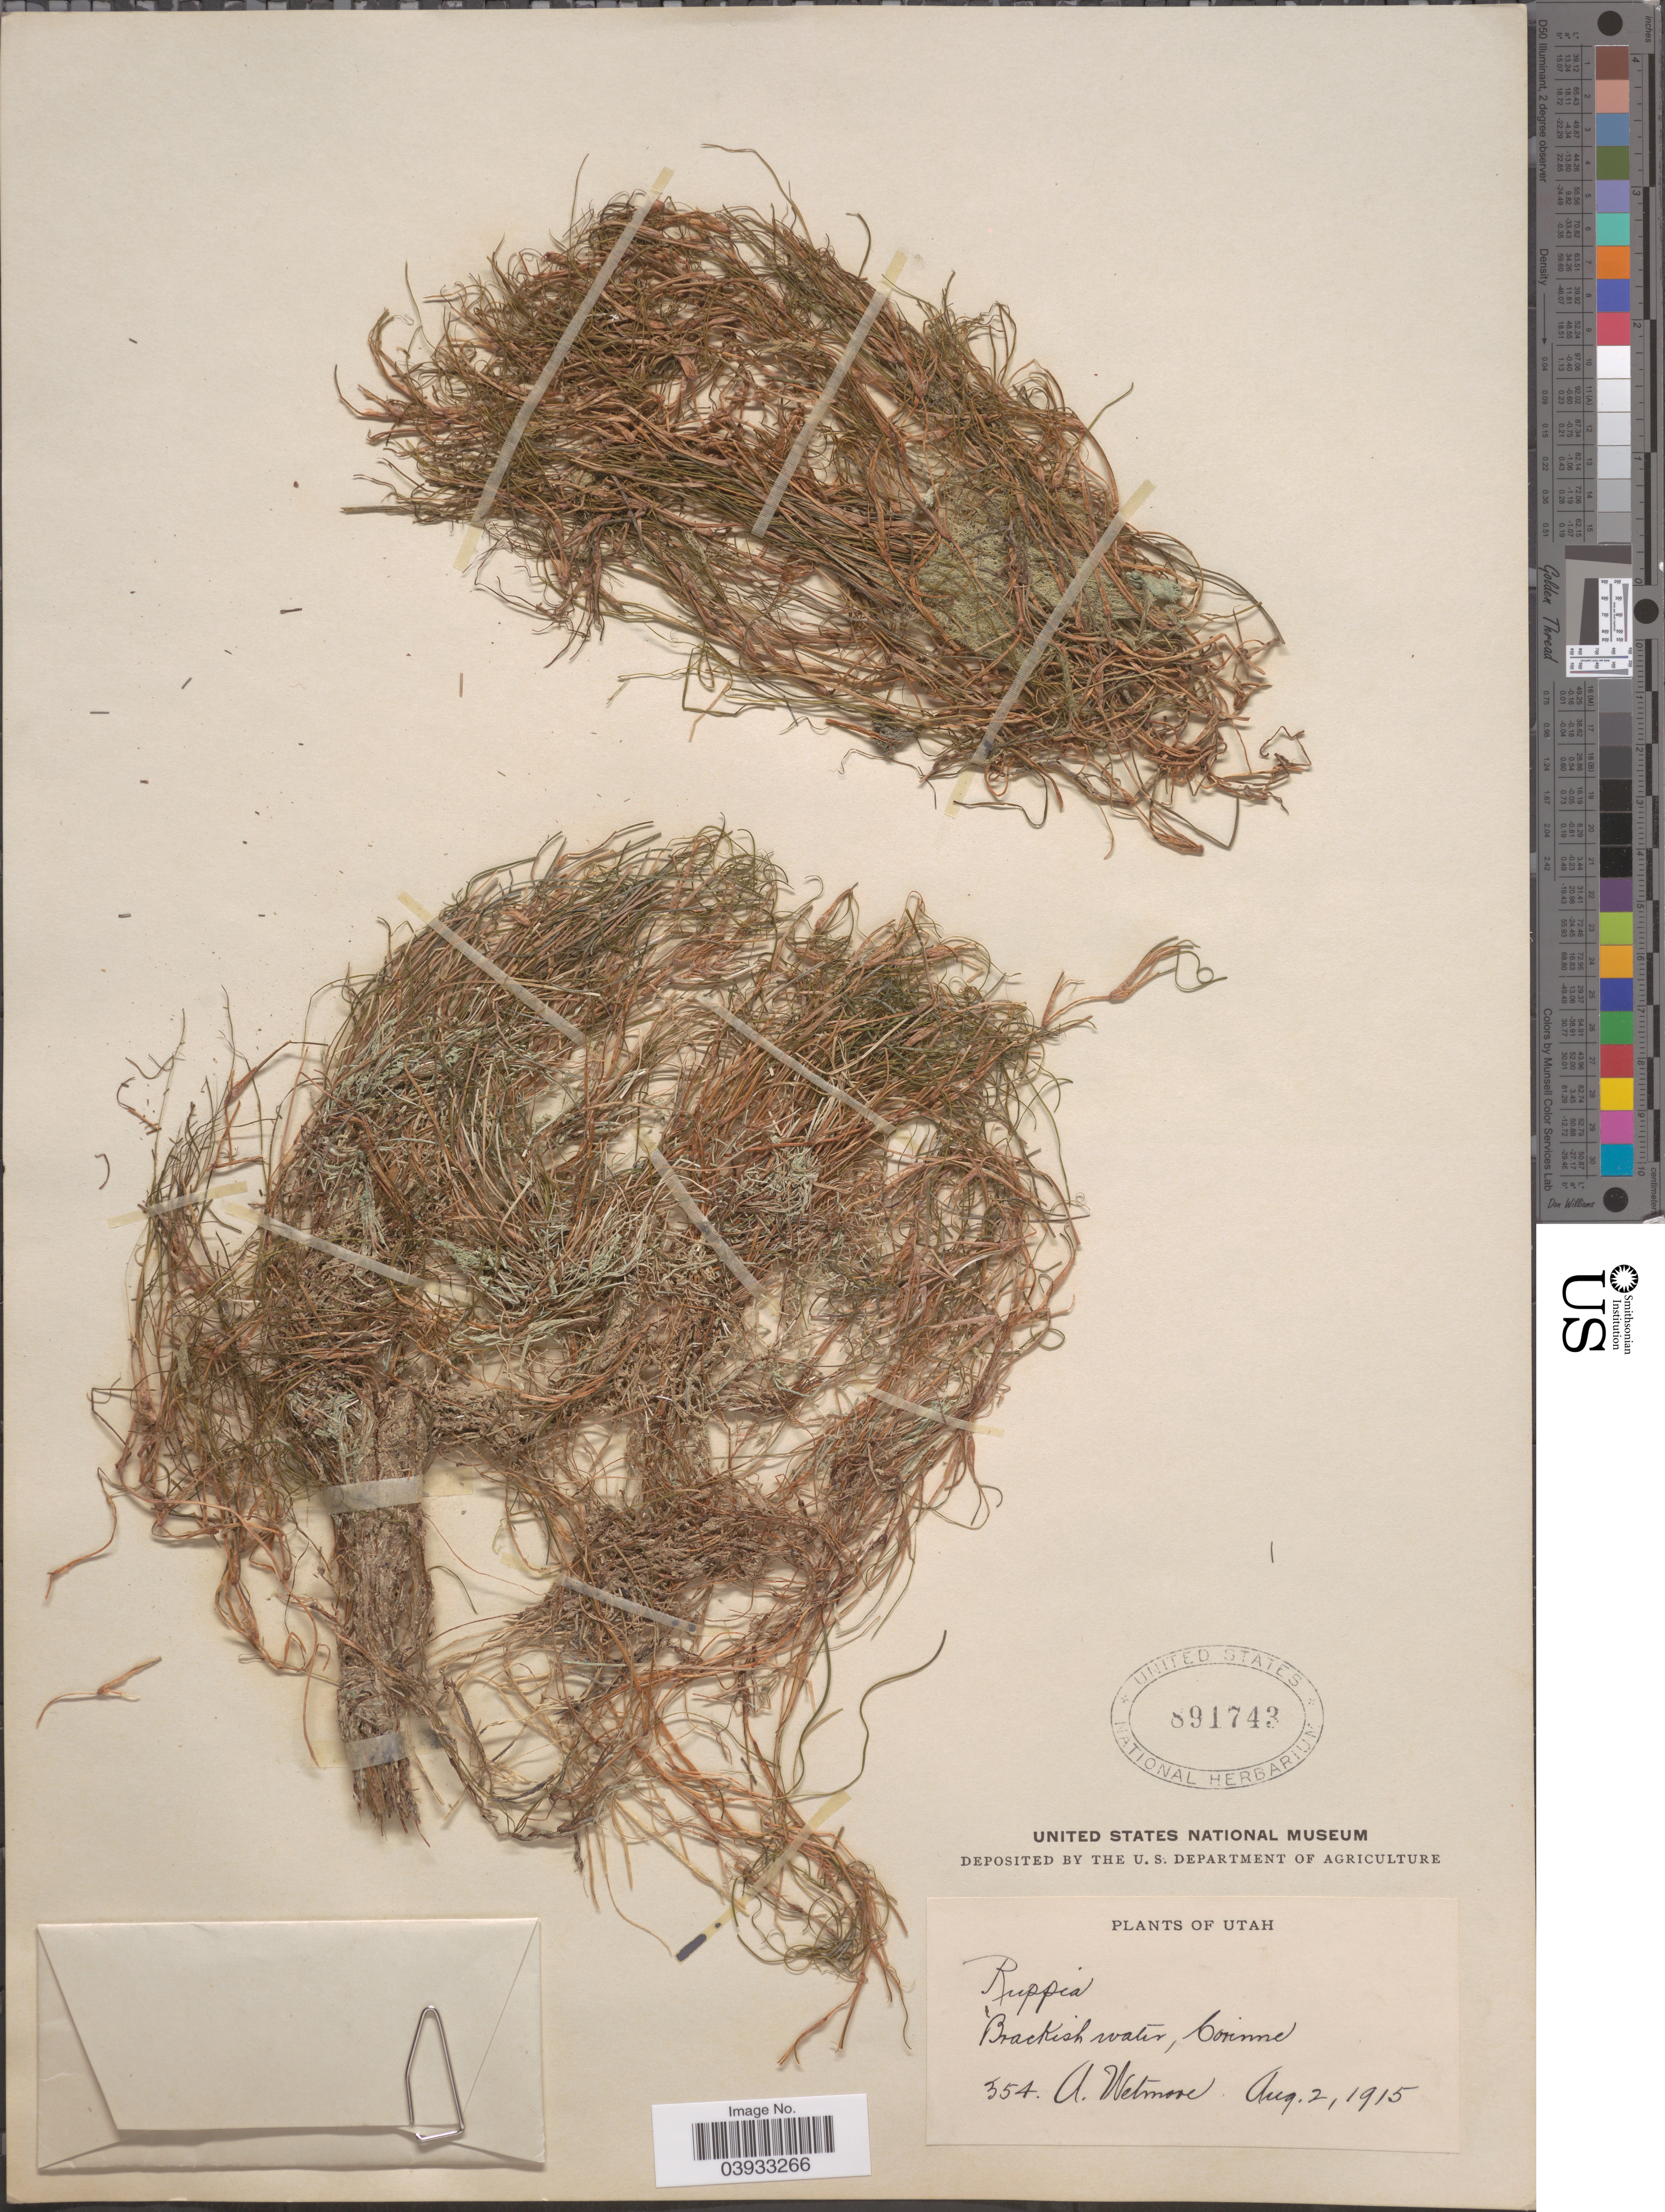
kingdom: Plantae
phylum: Tracheophyta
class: Liliopsida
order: Alismatales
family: Ruppiaceae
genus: Ruppia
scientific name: Ruppia sp.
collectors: A. Wetmore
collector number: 354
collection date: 1915-08-02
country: United States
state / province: Utah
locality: Brakish water, Corinne.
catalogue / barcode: US 891743